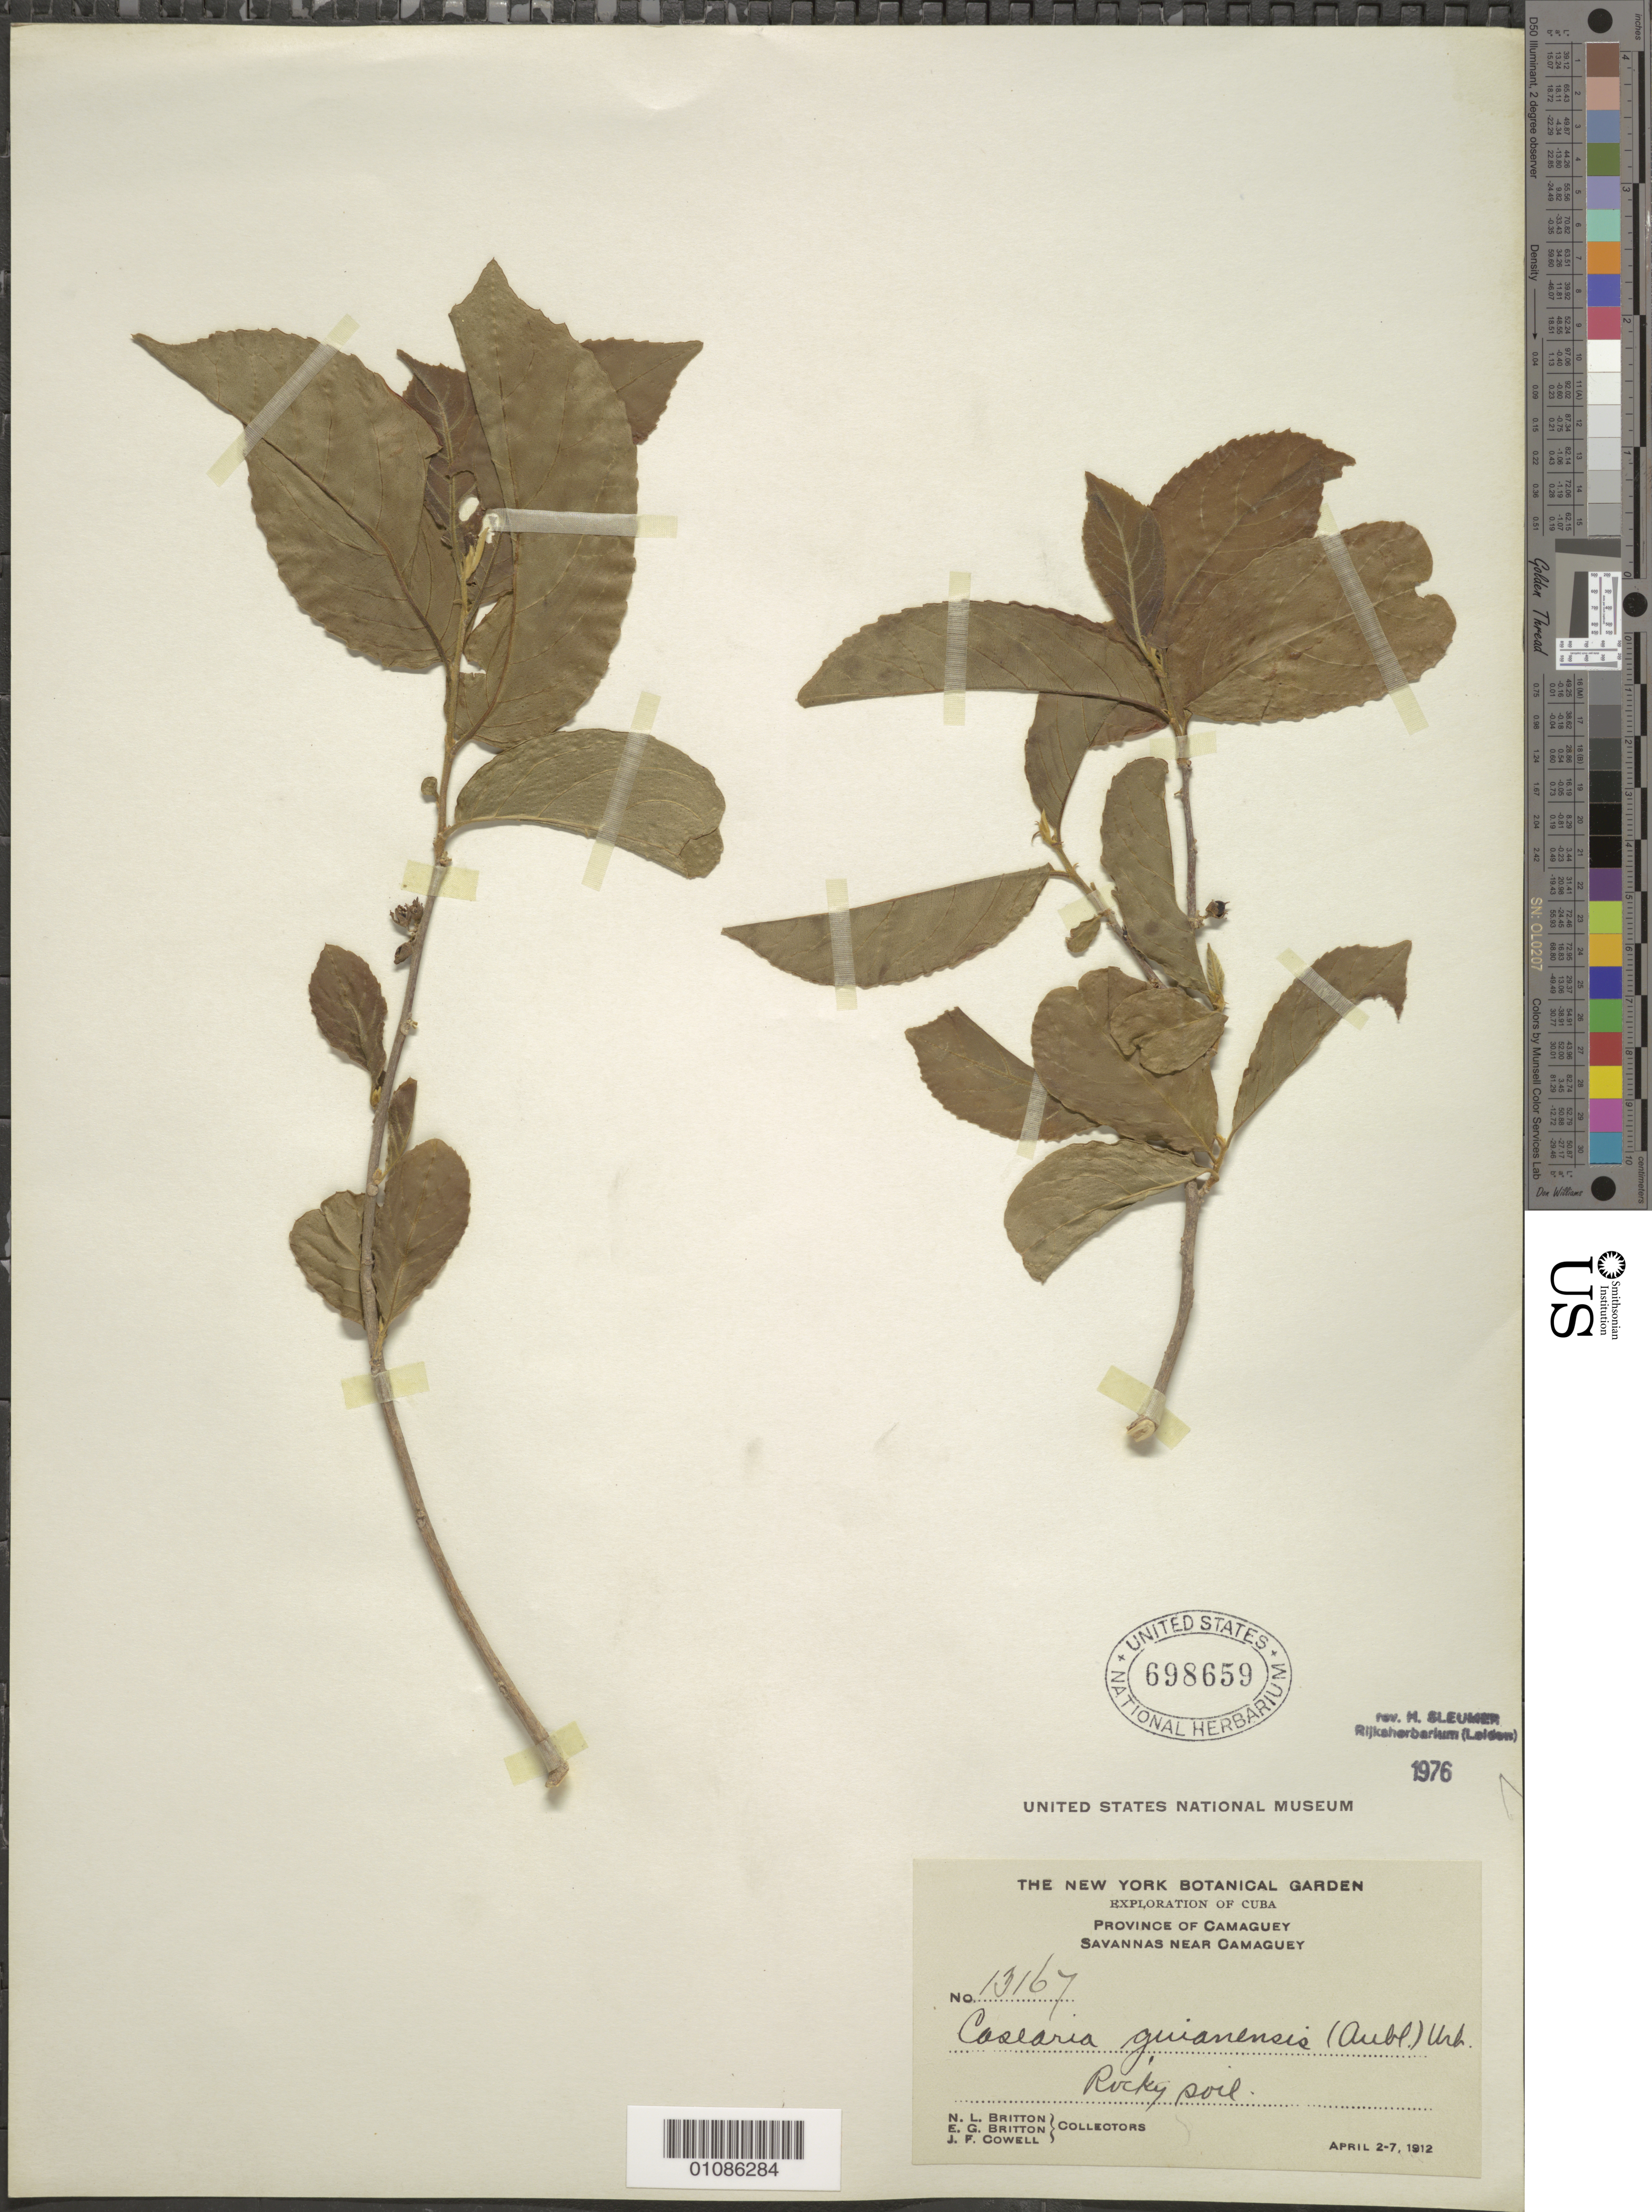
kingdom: Plantae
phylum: Tracheophyta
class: Magnoliopsida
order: Malpighiales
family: Salicaceae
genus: Casearia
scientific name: Casearia guianensis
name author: (Aubl.) Urb.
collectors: N. Britton, E. G. Britton & J. F. Cowell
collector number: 13164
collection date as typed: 02 Apr 1912 to 07 Apr 1912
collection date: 1912-04-02/1912-04-07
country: Cuba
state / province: Camagüey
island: Cuba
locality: Camagüey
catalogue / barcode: US 698659